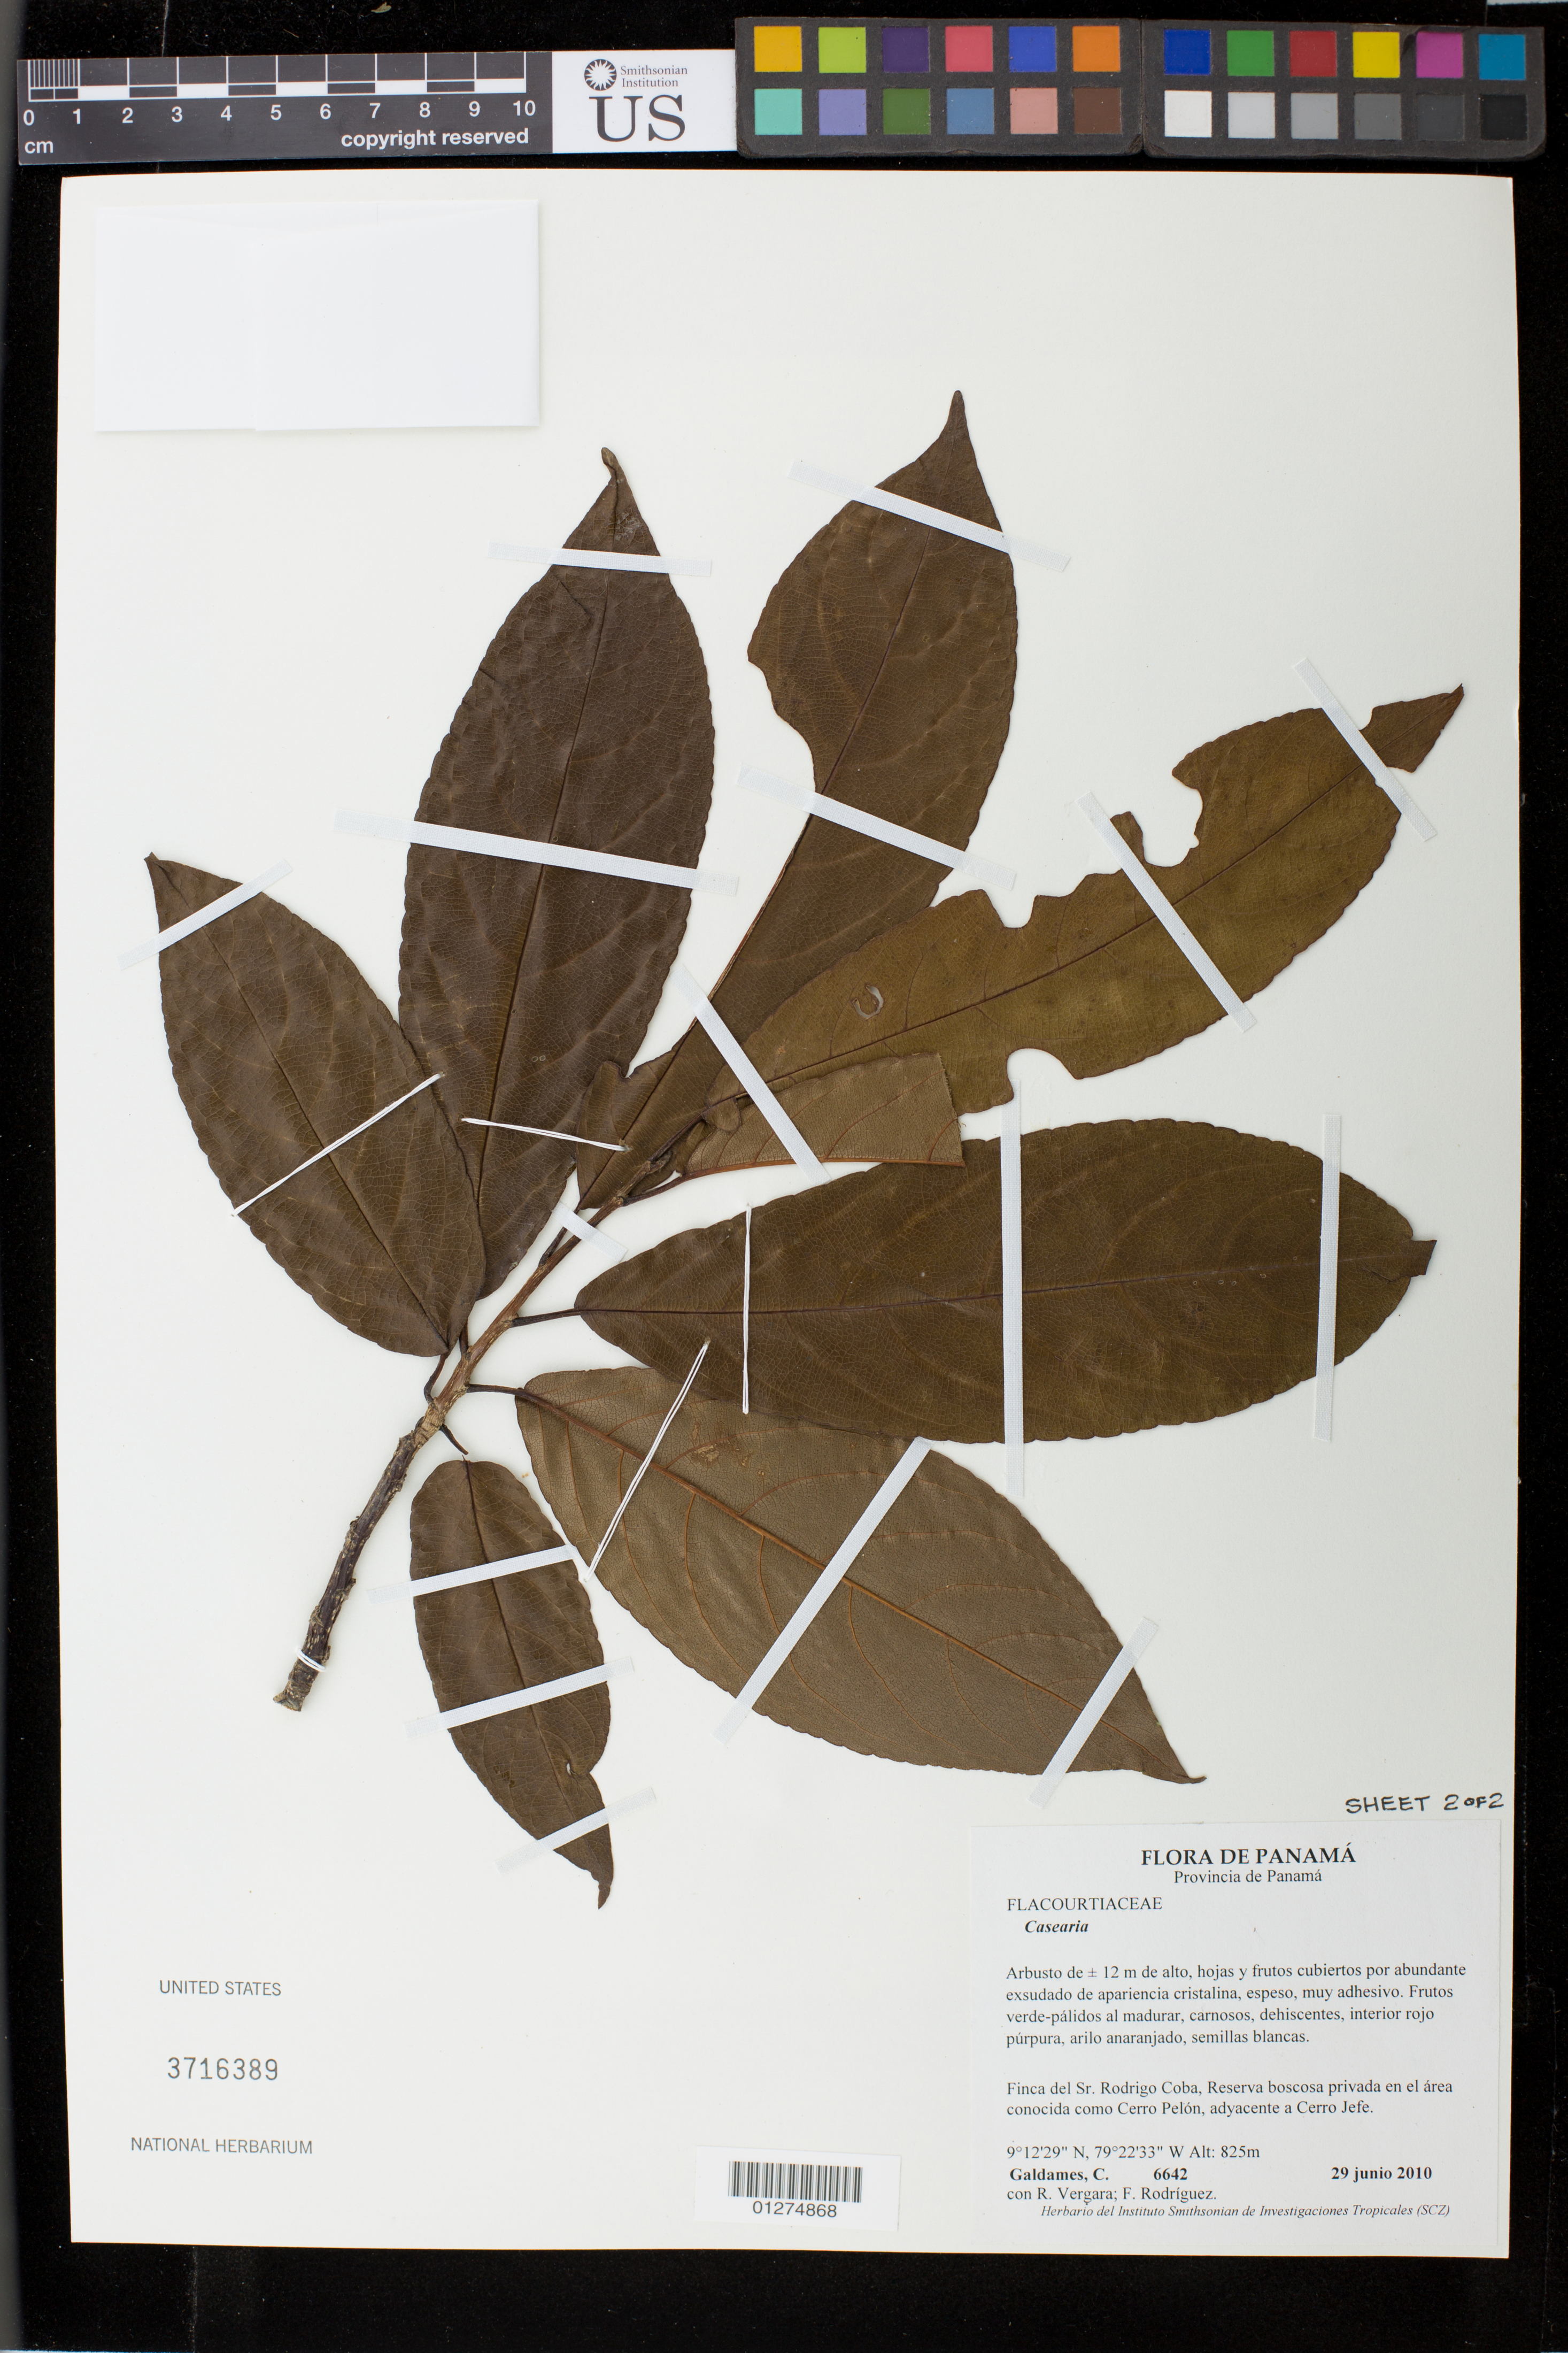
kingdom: Plantae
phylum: Tracheophyta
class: Magnoliopsida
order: Malpighiales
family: Salicaceae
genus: Casearia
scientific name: Casearia sp.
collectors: C. Galdames, R. Vergara & F. Rodriguez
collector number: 6642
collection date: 2010-06-29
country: Panama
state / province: Panamá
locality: Finca del Sr. Rodrigo Coba, Reserva boscosa privada en el area conocida como Cerro Pelon, adyacente a Cerro Jefe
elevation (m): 825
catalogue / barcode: US 3716389